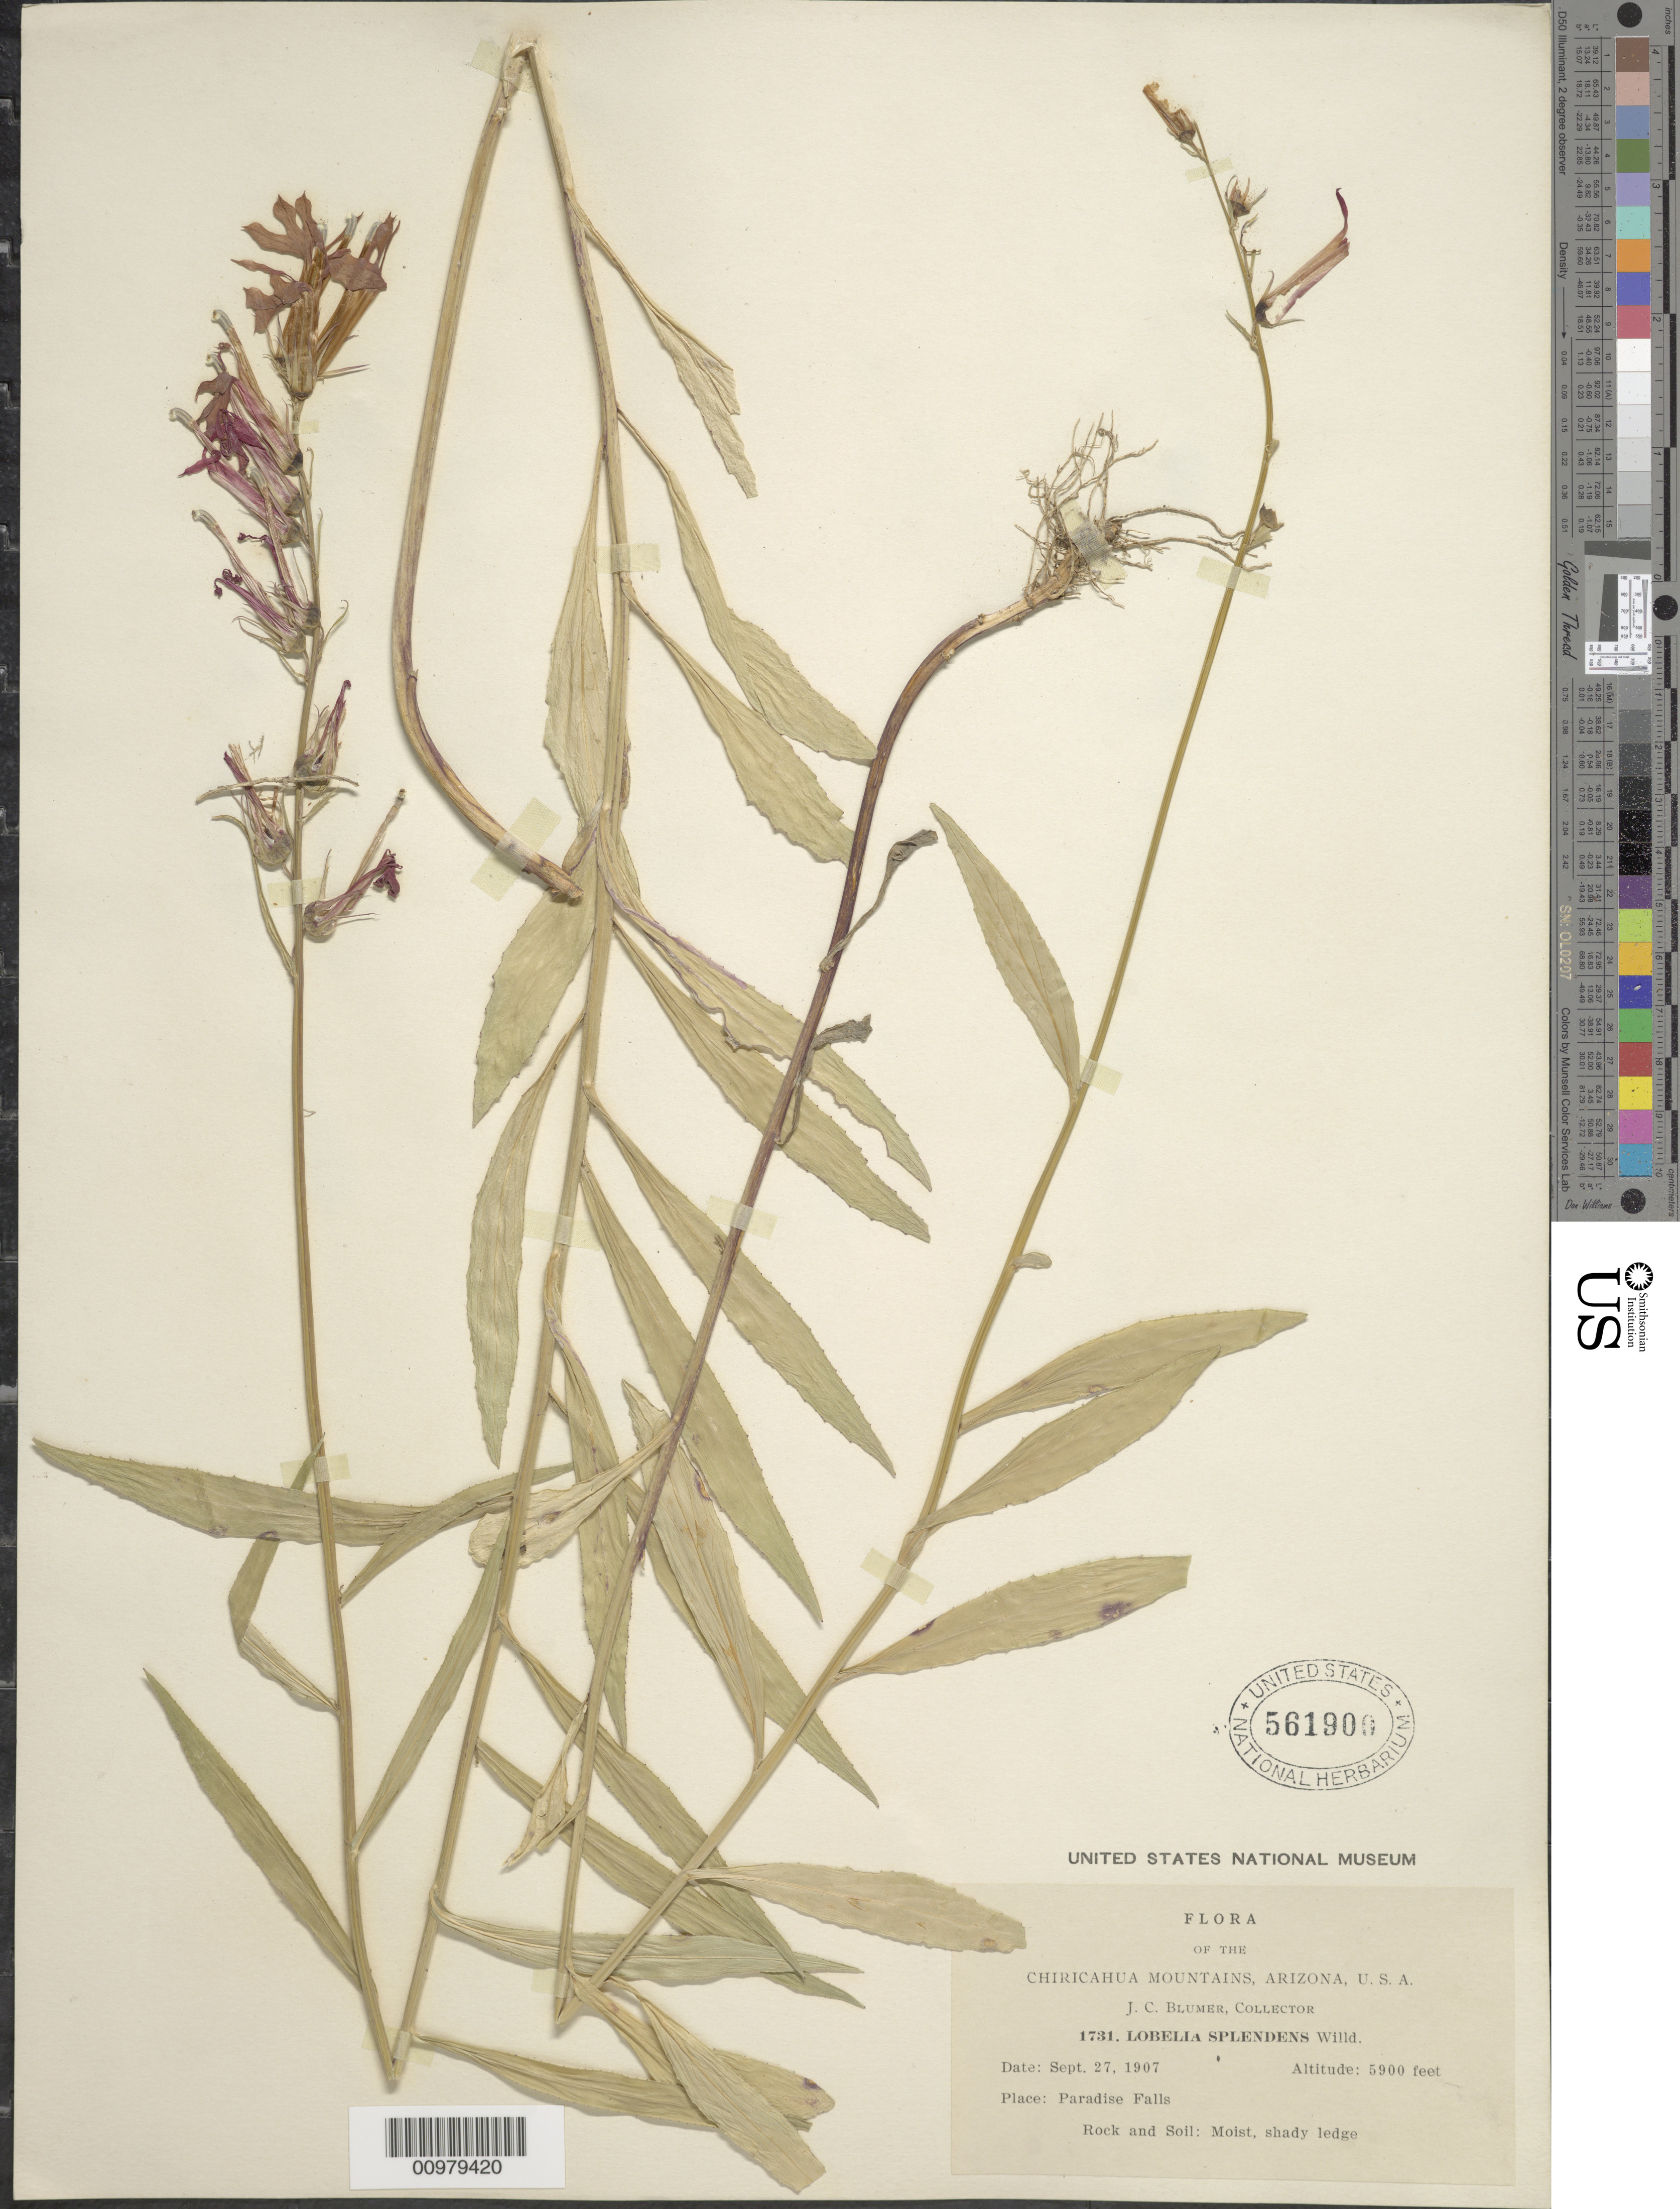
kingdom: Plantae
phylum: Tracheophyta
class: Magnoliopsida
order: Asterales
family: Campanulaceae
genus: Lobelia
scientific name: Lobelia cardinalis var. pseudosplendens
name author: McVaugh in Woodson & Schery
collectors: J. C. Blumer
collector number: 1731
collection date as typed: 27 Sep 1907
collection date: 1907-09-27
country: United States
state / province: Arizona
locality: Chiricahua Mts.; Paradise Falls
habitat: rock and soil; moist, shady ledge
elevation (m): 1798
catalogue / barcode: US 561909